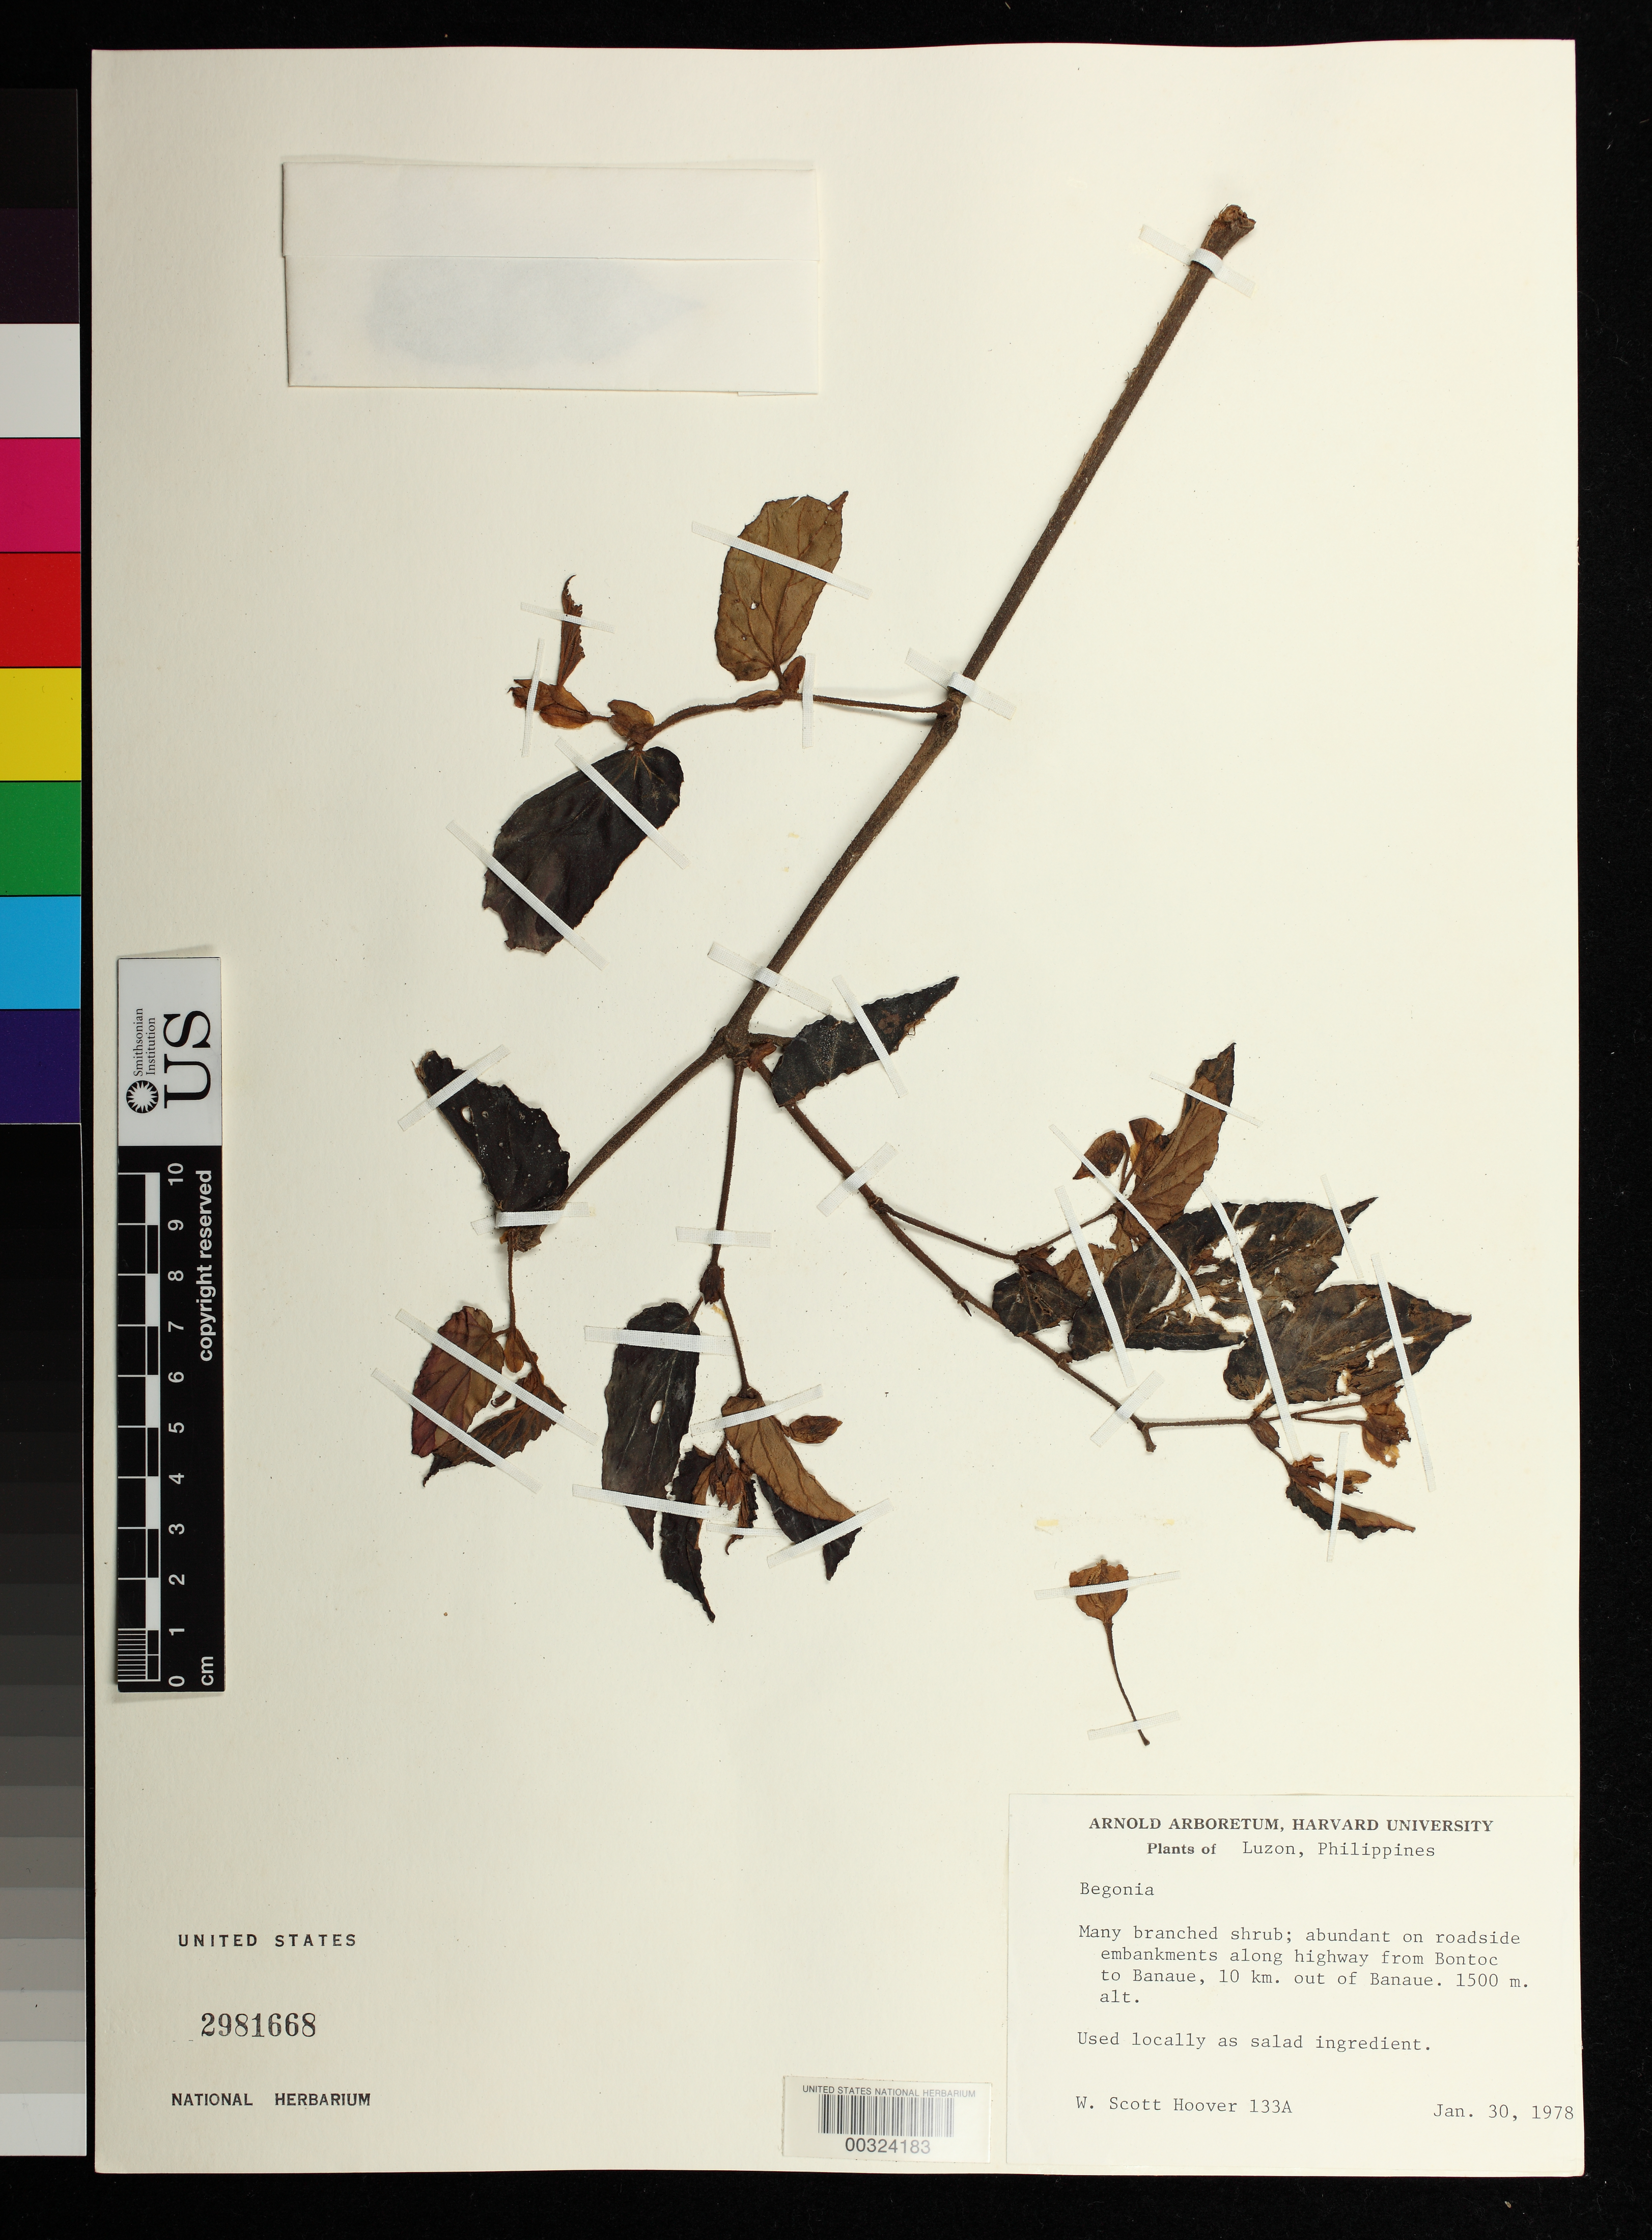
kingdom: Plantae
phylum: Tracheophyta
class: Magnoliopsida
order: Cucurbitales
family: Begoniaceae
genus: Begonia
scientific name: Begonia sp.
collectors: W. S. Hoover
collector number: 133a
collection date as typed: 30 Jan 1978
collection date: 1978-01-30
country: Philippines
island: Luzon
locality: Roadside embarkments along highway from bontoc to banaue, 10 km out of banaue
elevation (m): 1500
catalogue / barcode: US 2981668